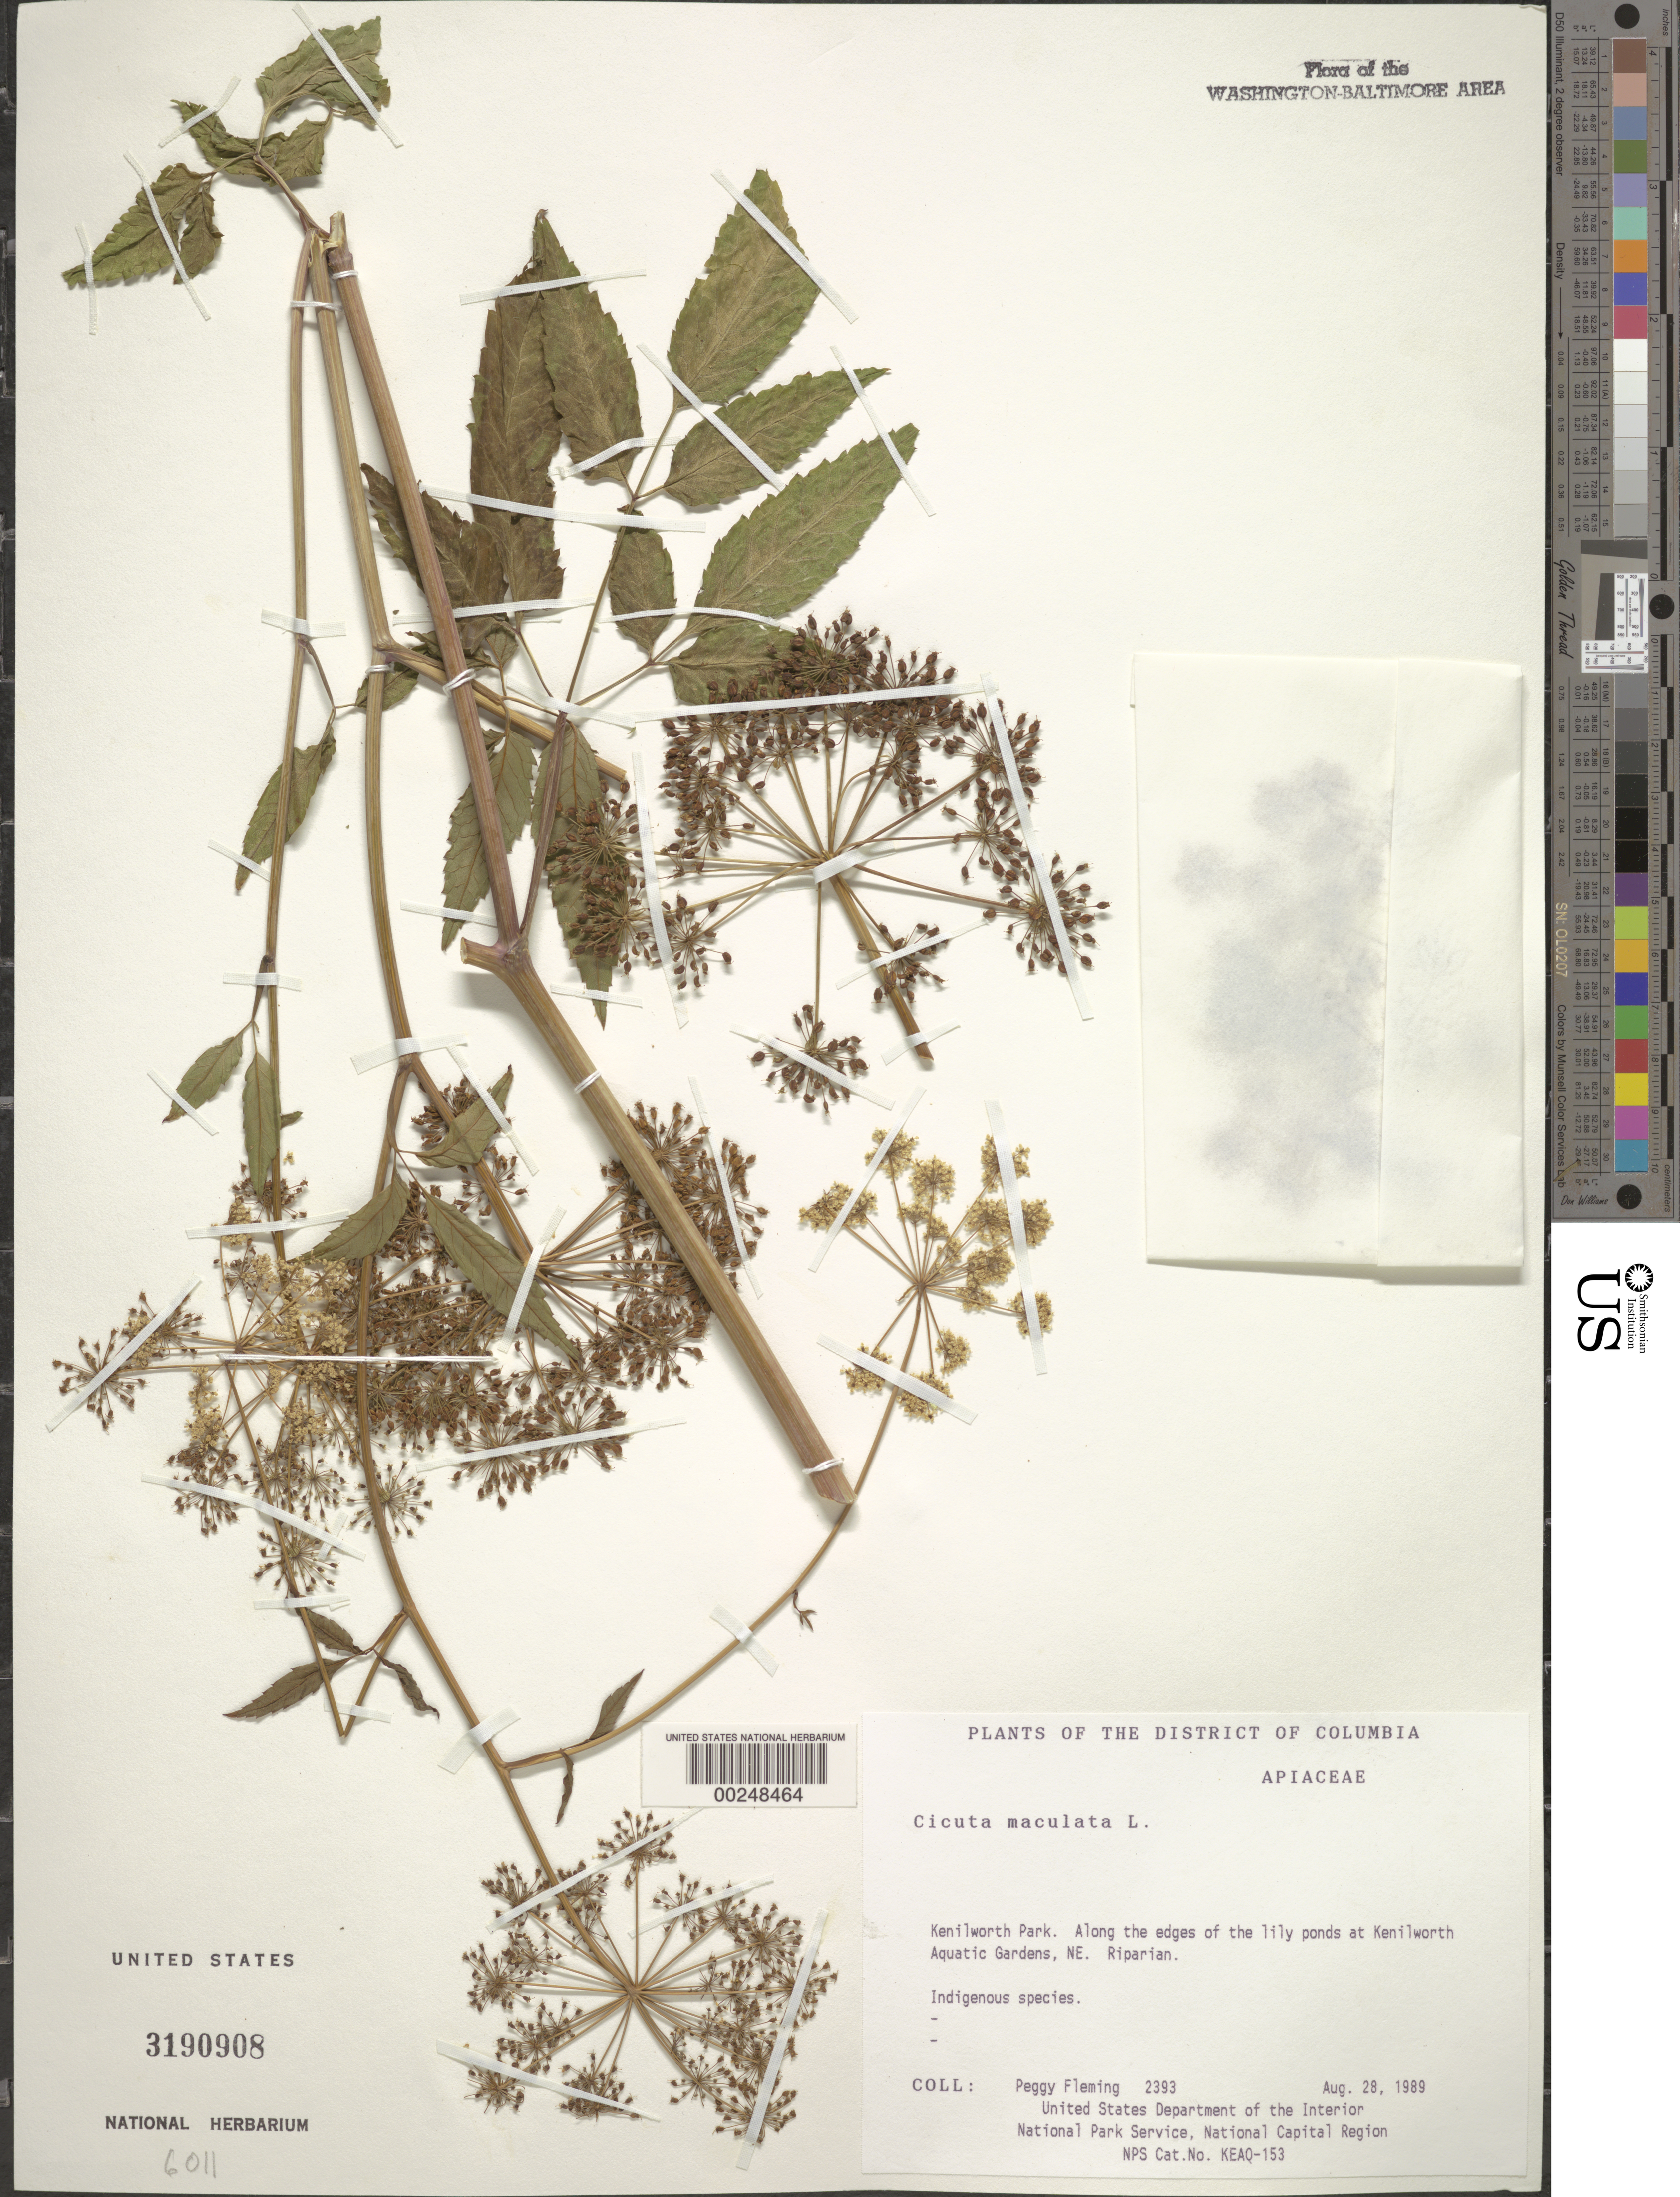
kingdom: Plantae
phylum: Tracheophyta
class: Magnoliopsida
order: Apiales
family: Apiaceae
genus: Cicuta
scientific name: Cicuta maculata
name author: L.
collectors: P. Fleming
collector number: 2393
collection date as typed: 28 Aug 1989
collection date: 1989-08-28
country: United States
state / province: District of Columbia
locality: Kenilworth Park, Lily Ponds at Kenilworth Aquatic gardens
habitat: Edge of ponds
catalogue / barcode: US 3190908